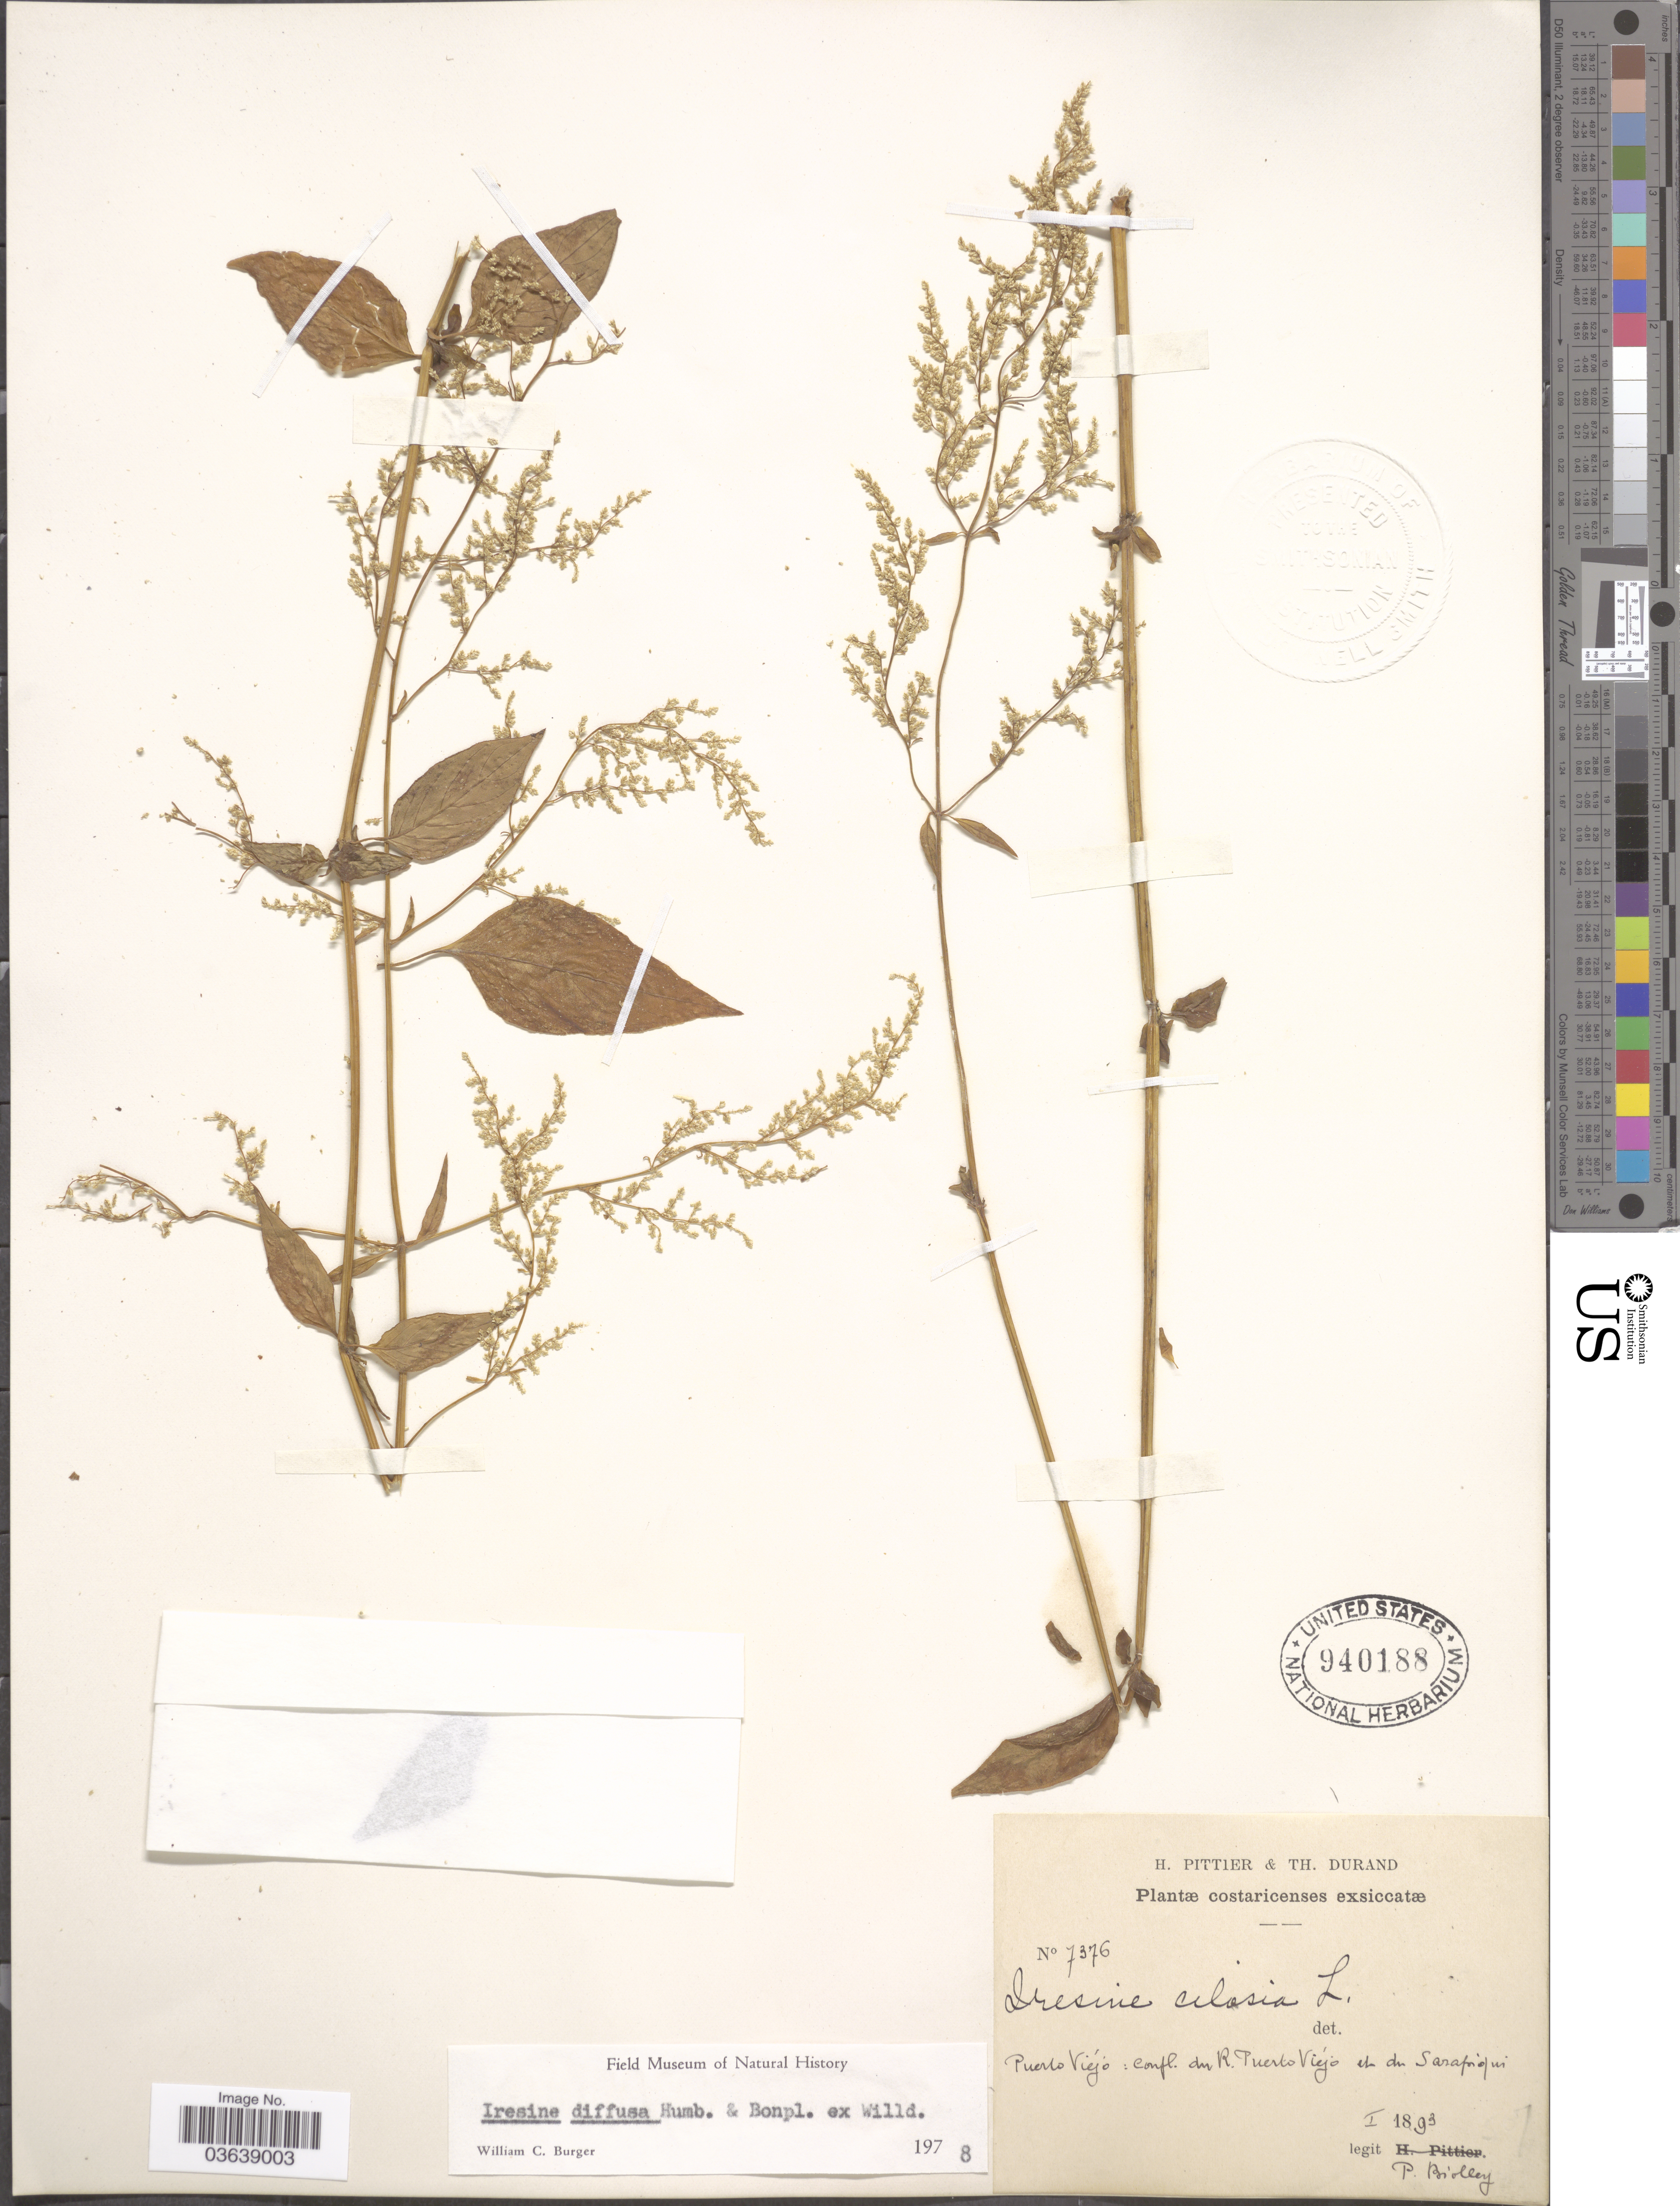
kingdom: Plantae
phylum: Tracheophyta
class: Magnoliopsida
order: Caryophyllales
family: Amaranthaceae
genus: Iresine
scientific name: Iresine celosia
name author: L.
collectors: P. Biolley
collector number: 7376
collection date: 1893-01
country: Costa Rica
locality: Puerto Viéjo: confl. du R. Puerto Viéjo et du Sarapiqui.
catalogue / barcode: US 940188